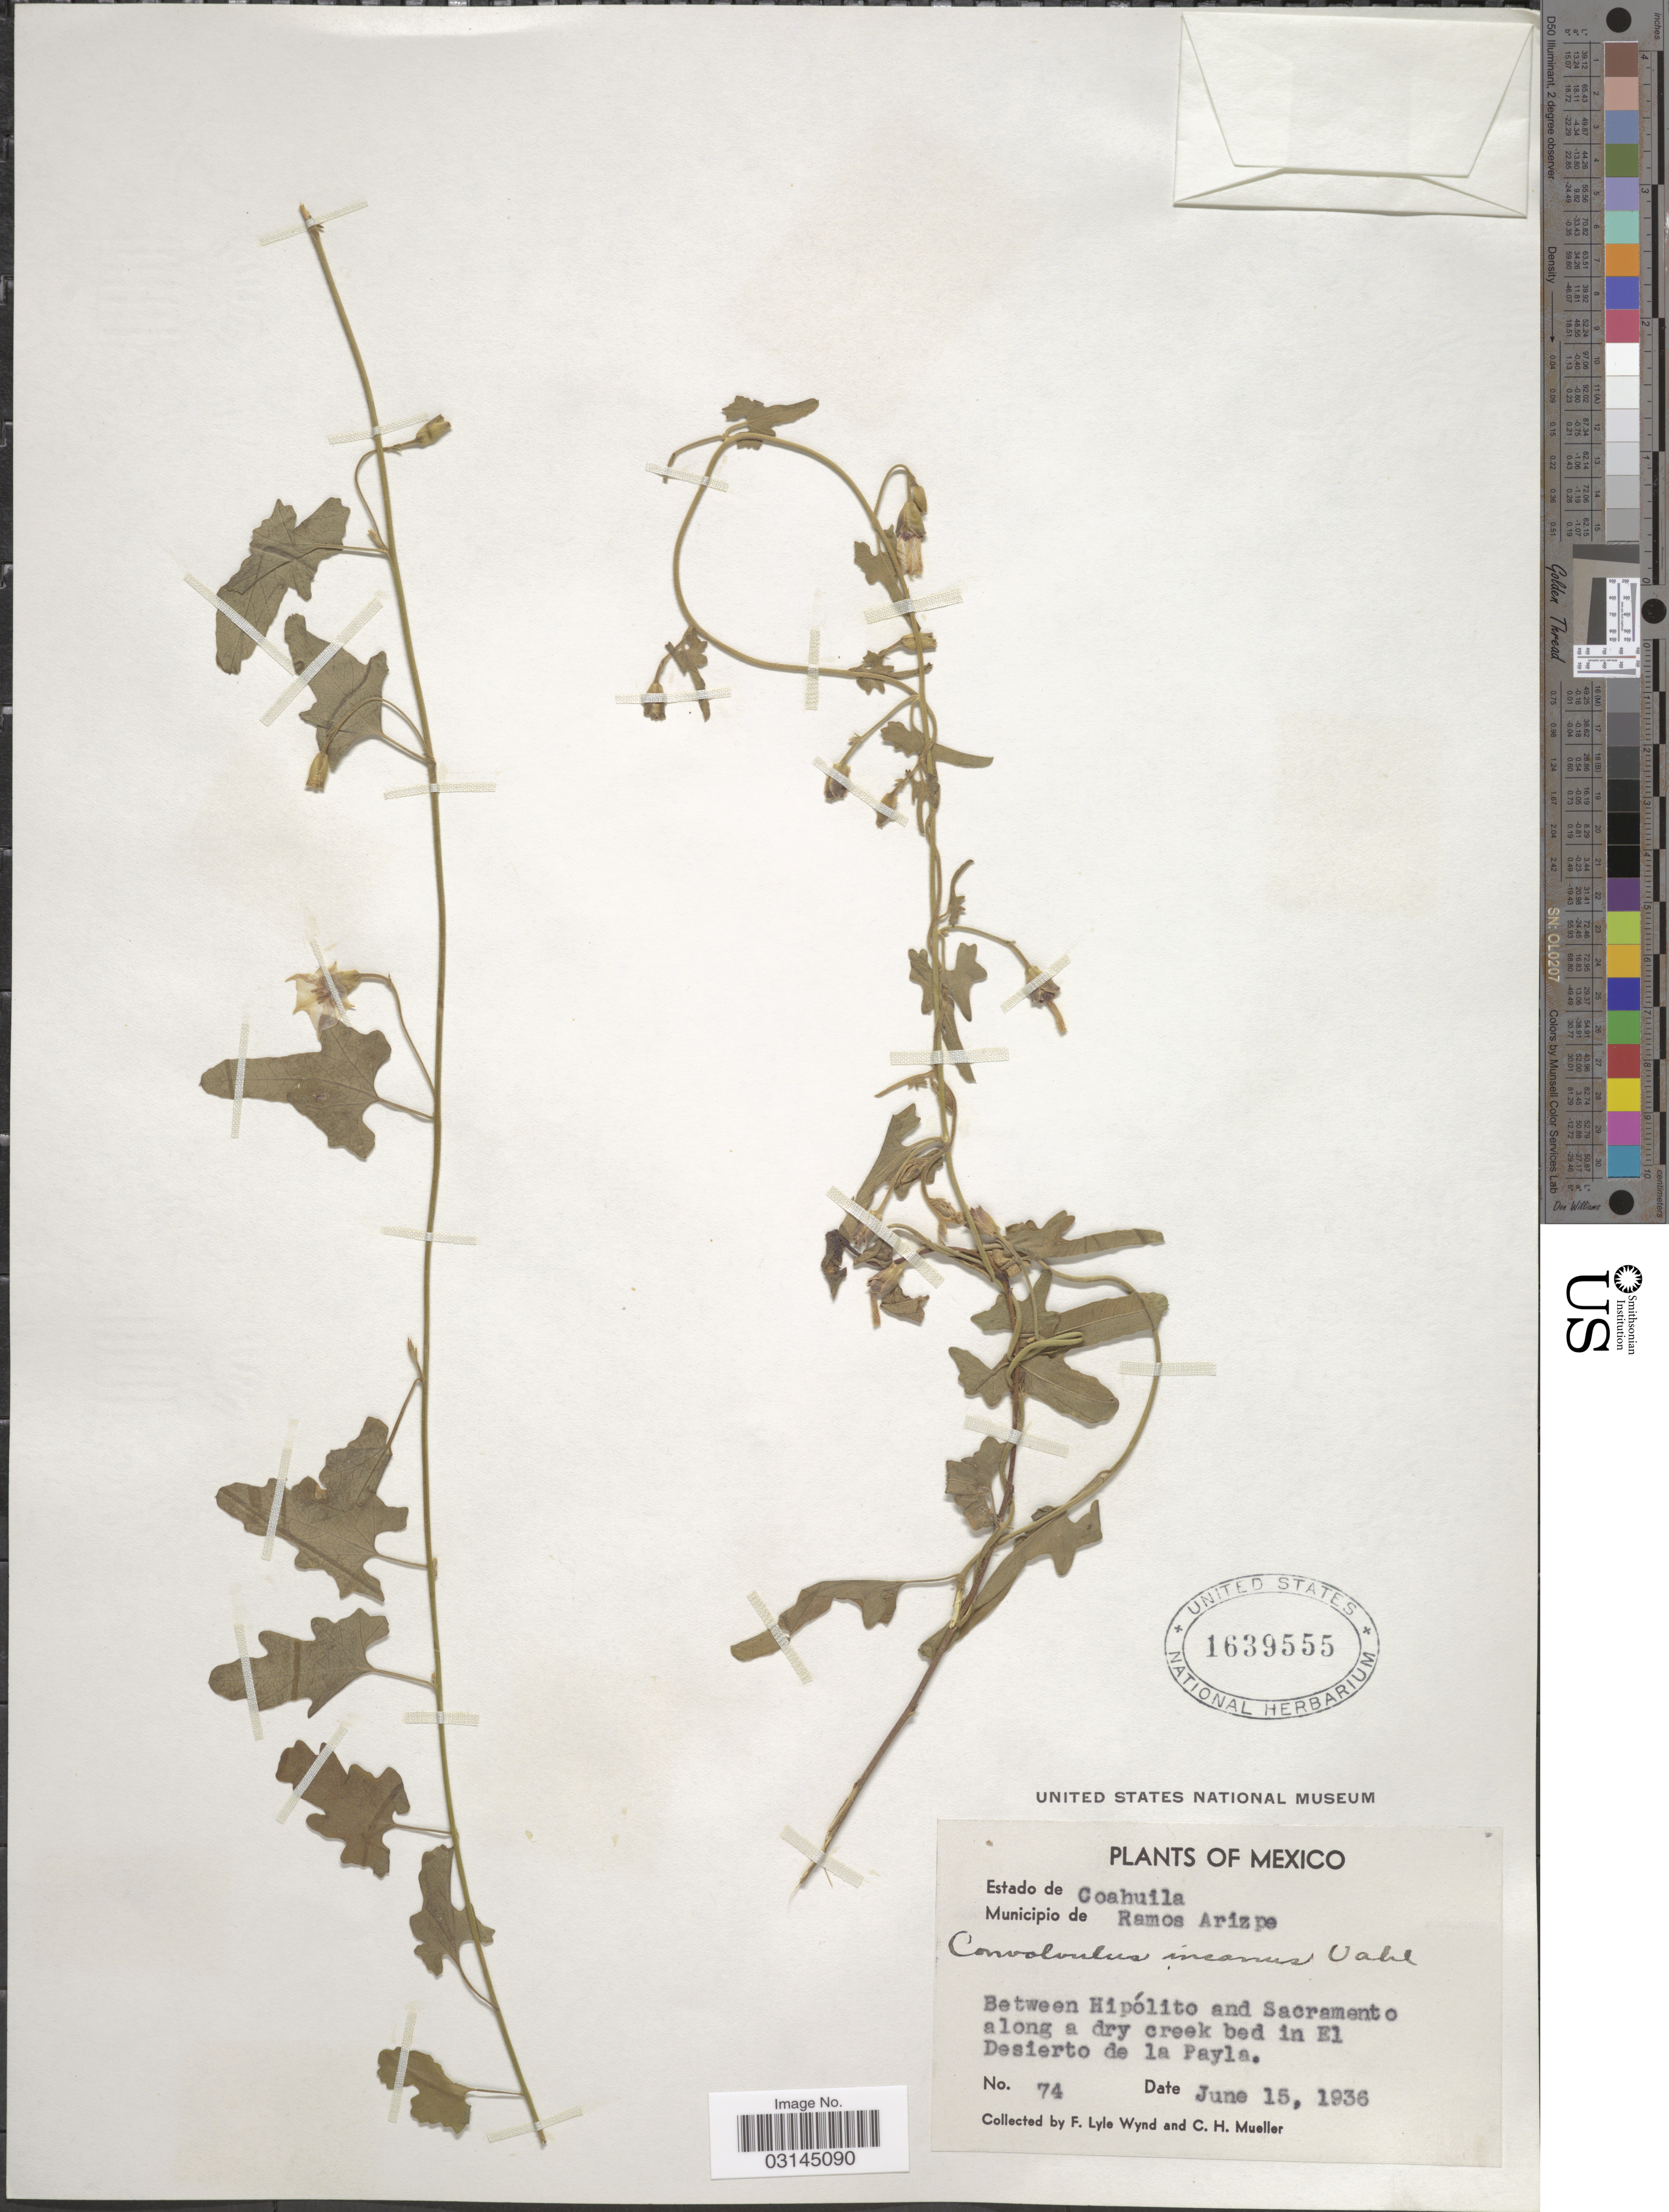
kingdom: Plantae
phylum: Tracheophyta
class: Magnoliopsida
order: Solanales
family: Convolvulaceae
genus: Convolvulus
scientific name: Convolvulus incanus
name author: Vahl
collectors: F. L. Wynd & C. H. Mueller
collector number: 74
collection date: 1936-06-15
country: Mexico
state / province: Coahuila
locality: Estado de Coahuila. Municipio de Ramos Arizpe. Between Hipólito and Sacramento along a dry creek bed in El Desierto de la Payla.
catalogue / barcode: US 1639555